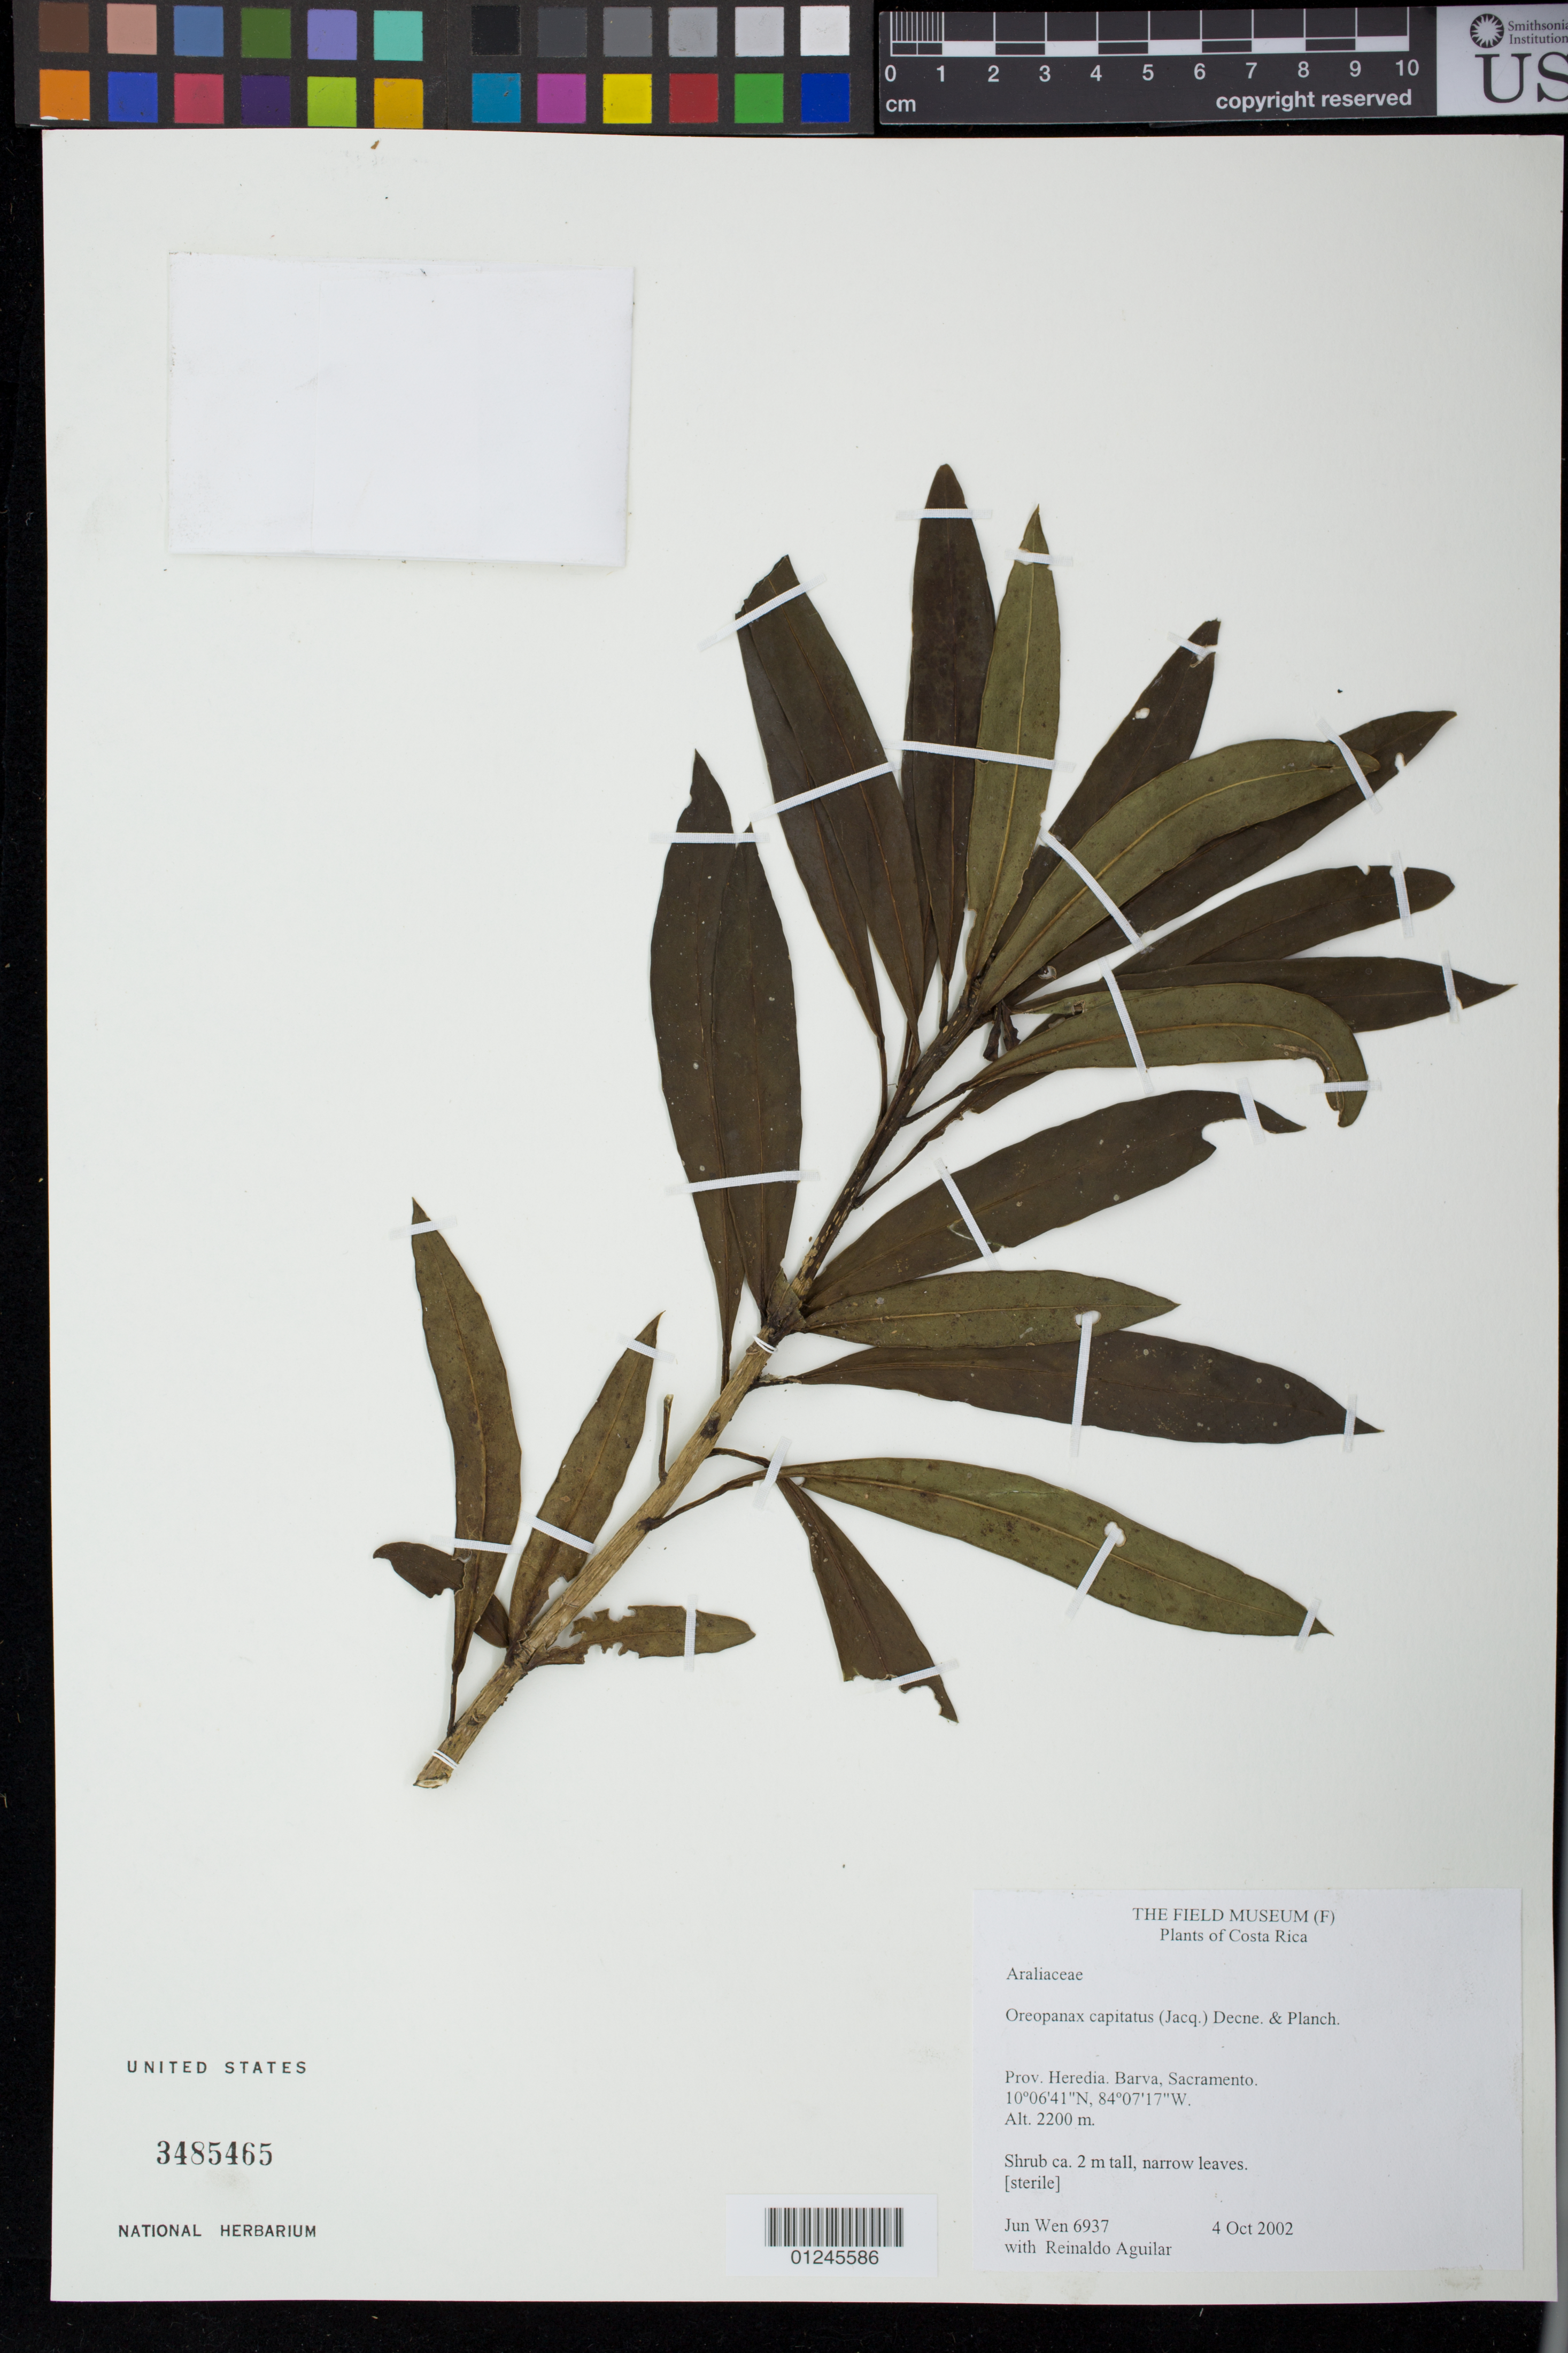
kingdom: Plantae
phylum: Tracheophyta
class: Magnoliopsida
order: Apiales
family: Araliaceae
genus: Oreopanax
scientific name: Oreopanax capitatus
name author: (Jacq.) Decne. & Planch.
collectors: J. Wen & R. Aguilar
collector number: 6937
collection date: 2002-10-04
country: Costa Rica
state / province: Heredia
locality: Barva, Sacramento.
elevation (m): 2200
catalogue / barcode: US 3485465